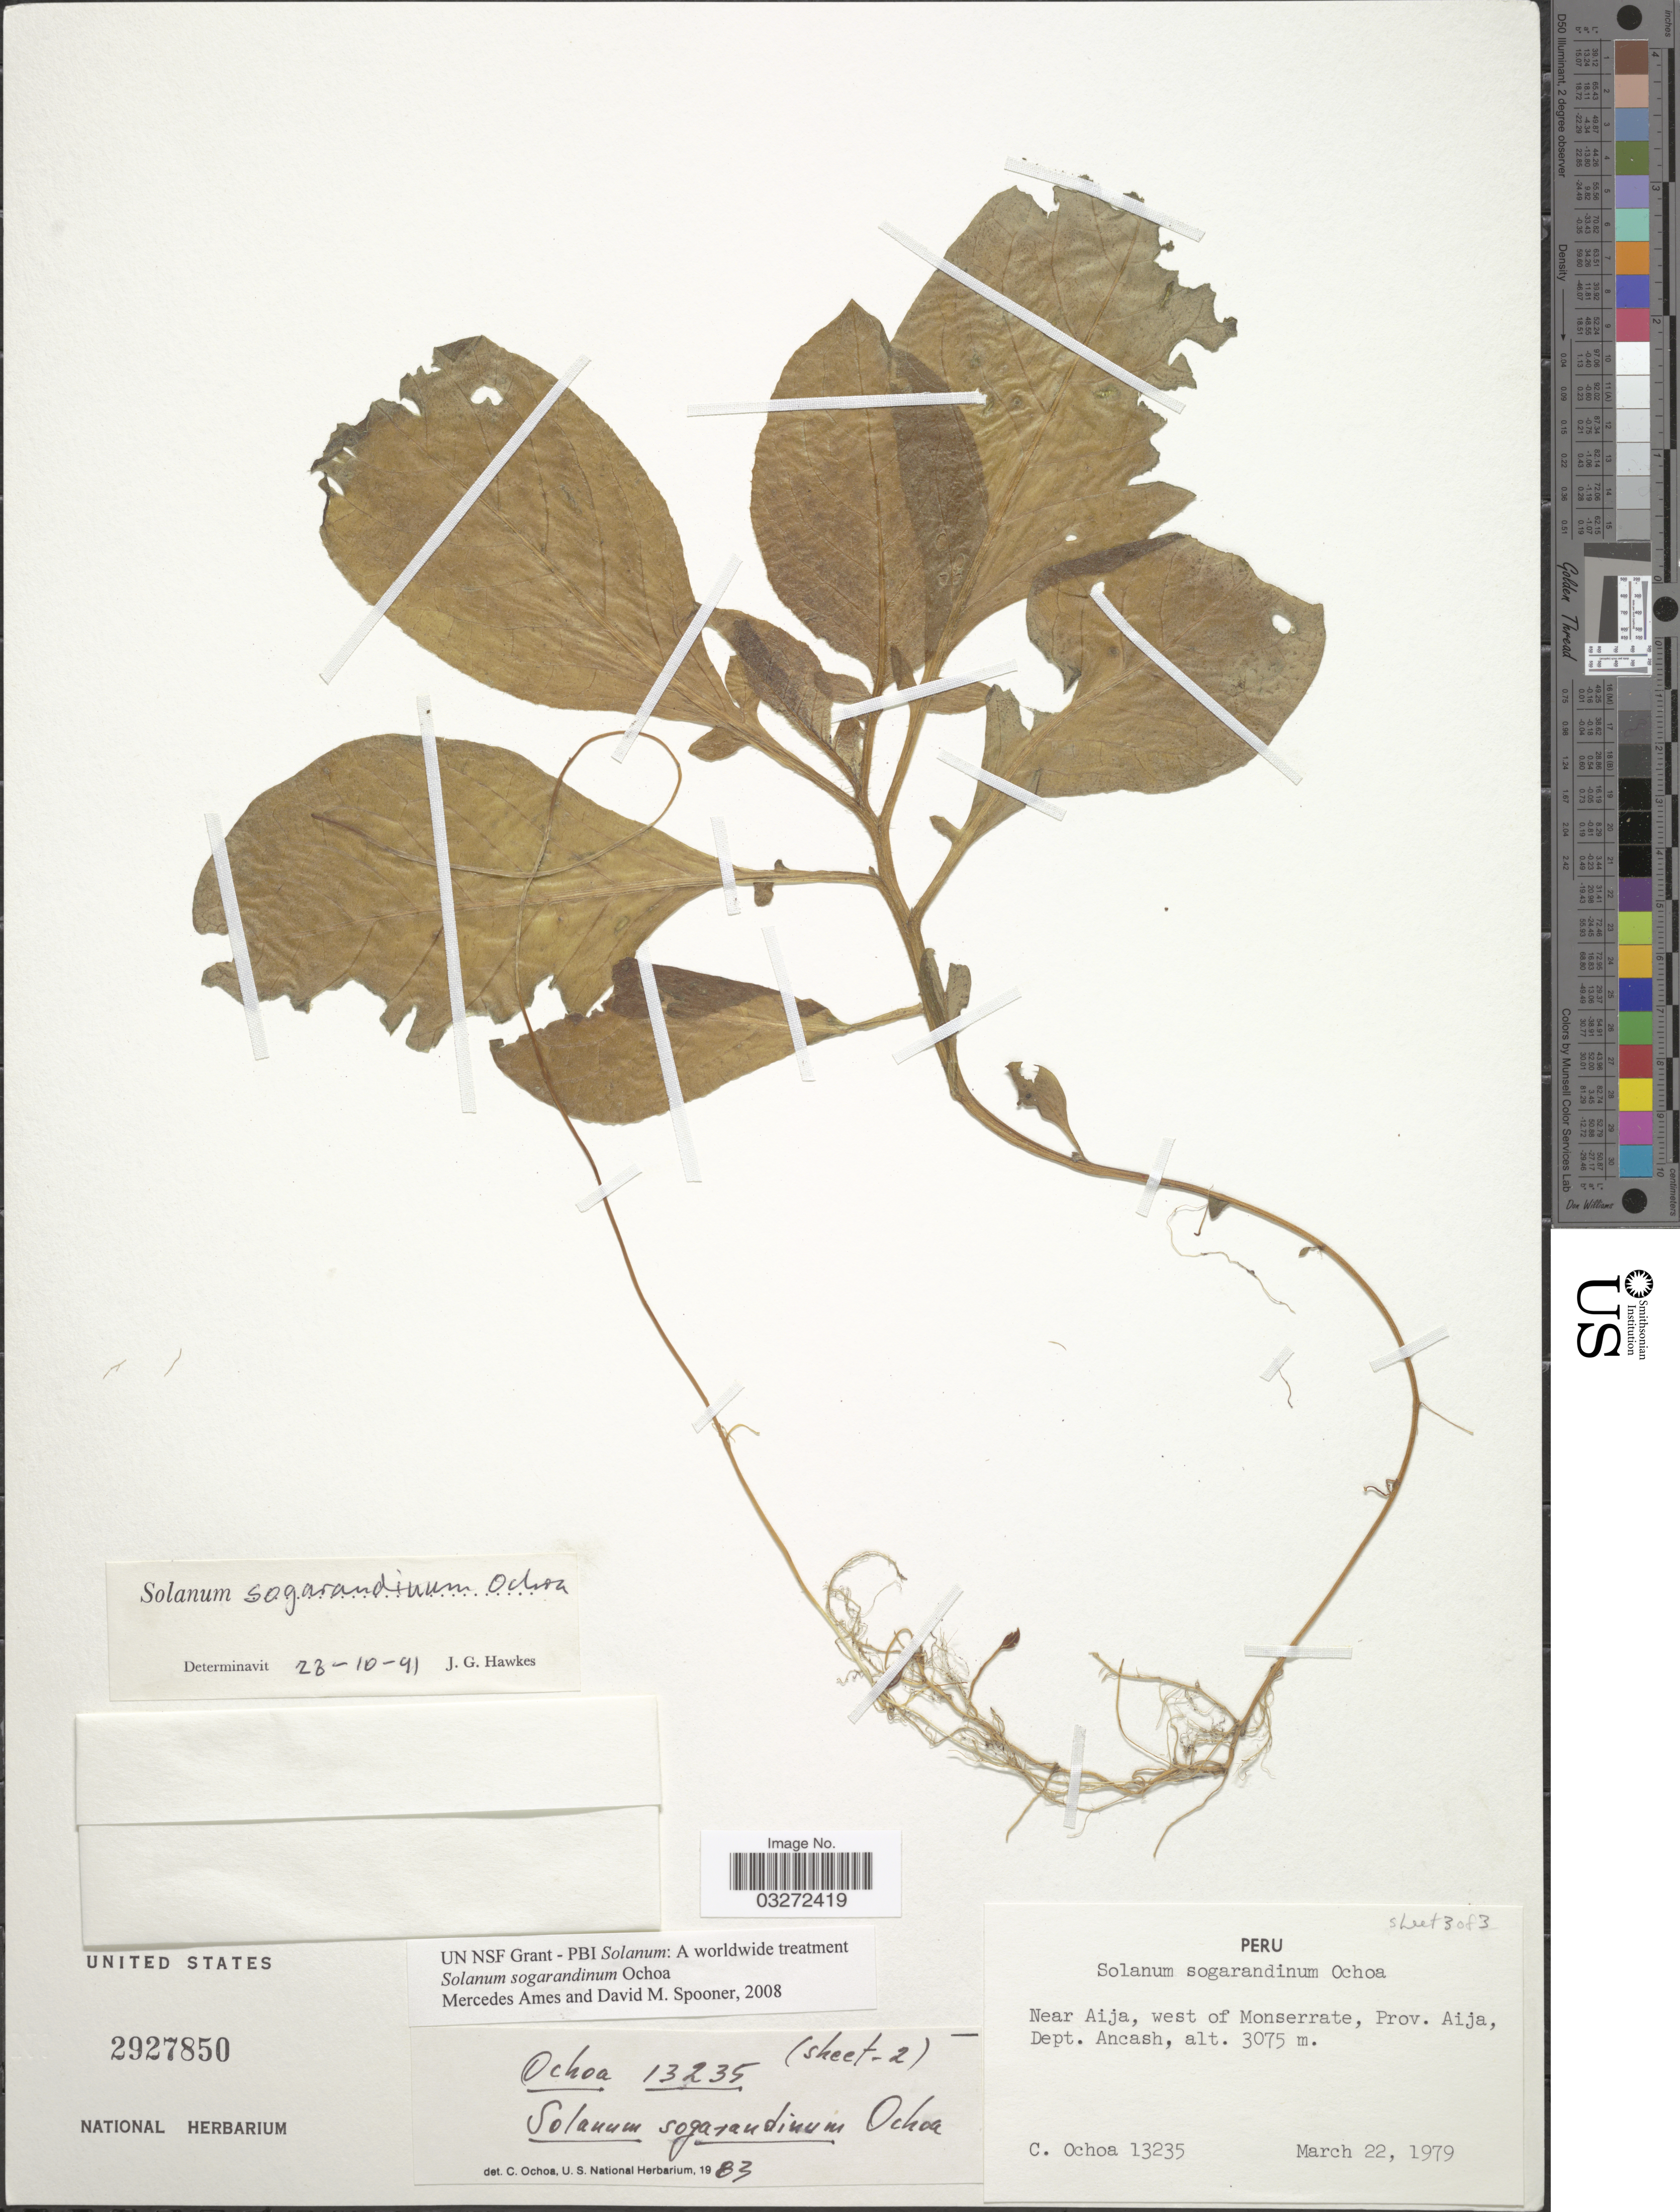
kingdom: Plantae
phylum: Tracheophyta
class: Magnoliopsida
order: Solanales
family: Solanaceae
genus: Solanum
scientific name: Solanum sogarandinum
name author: Ochoa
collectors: C. Ochoa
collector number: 13235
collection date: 1979-03-22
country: Peru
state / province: Ancash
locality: Near Aija, west of Monserrate, Prov. Aija, Dept. Ancash.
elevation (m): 3075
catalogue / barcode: US 2927850